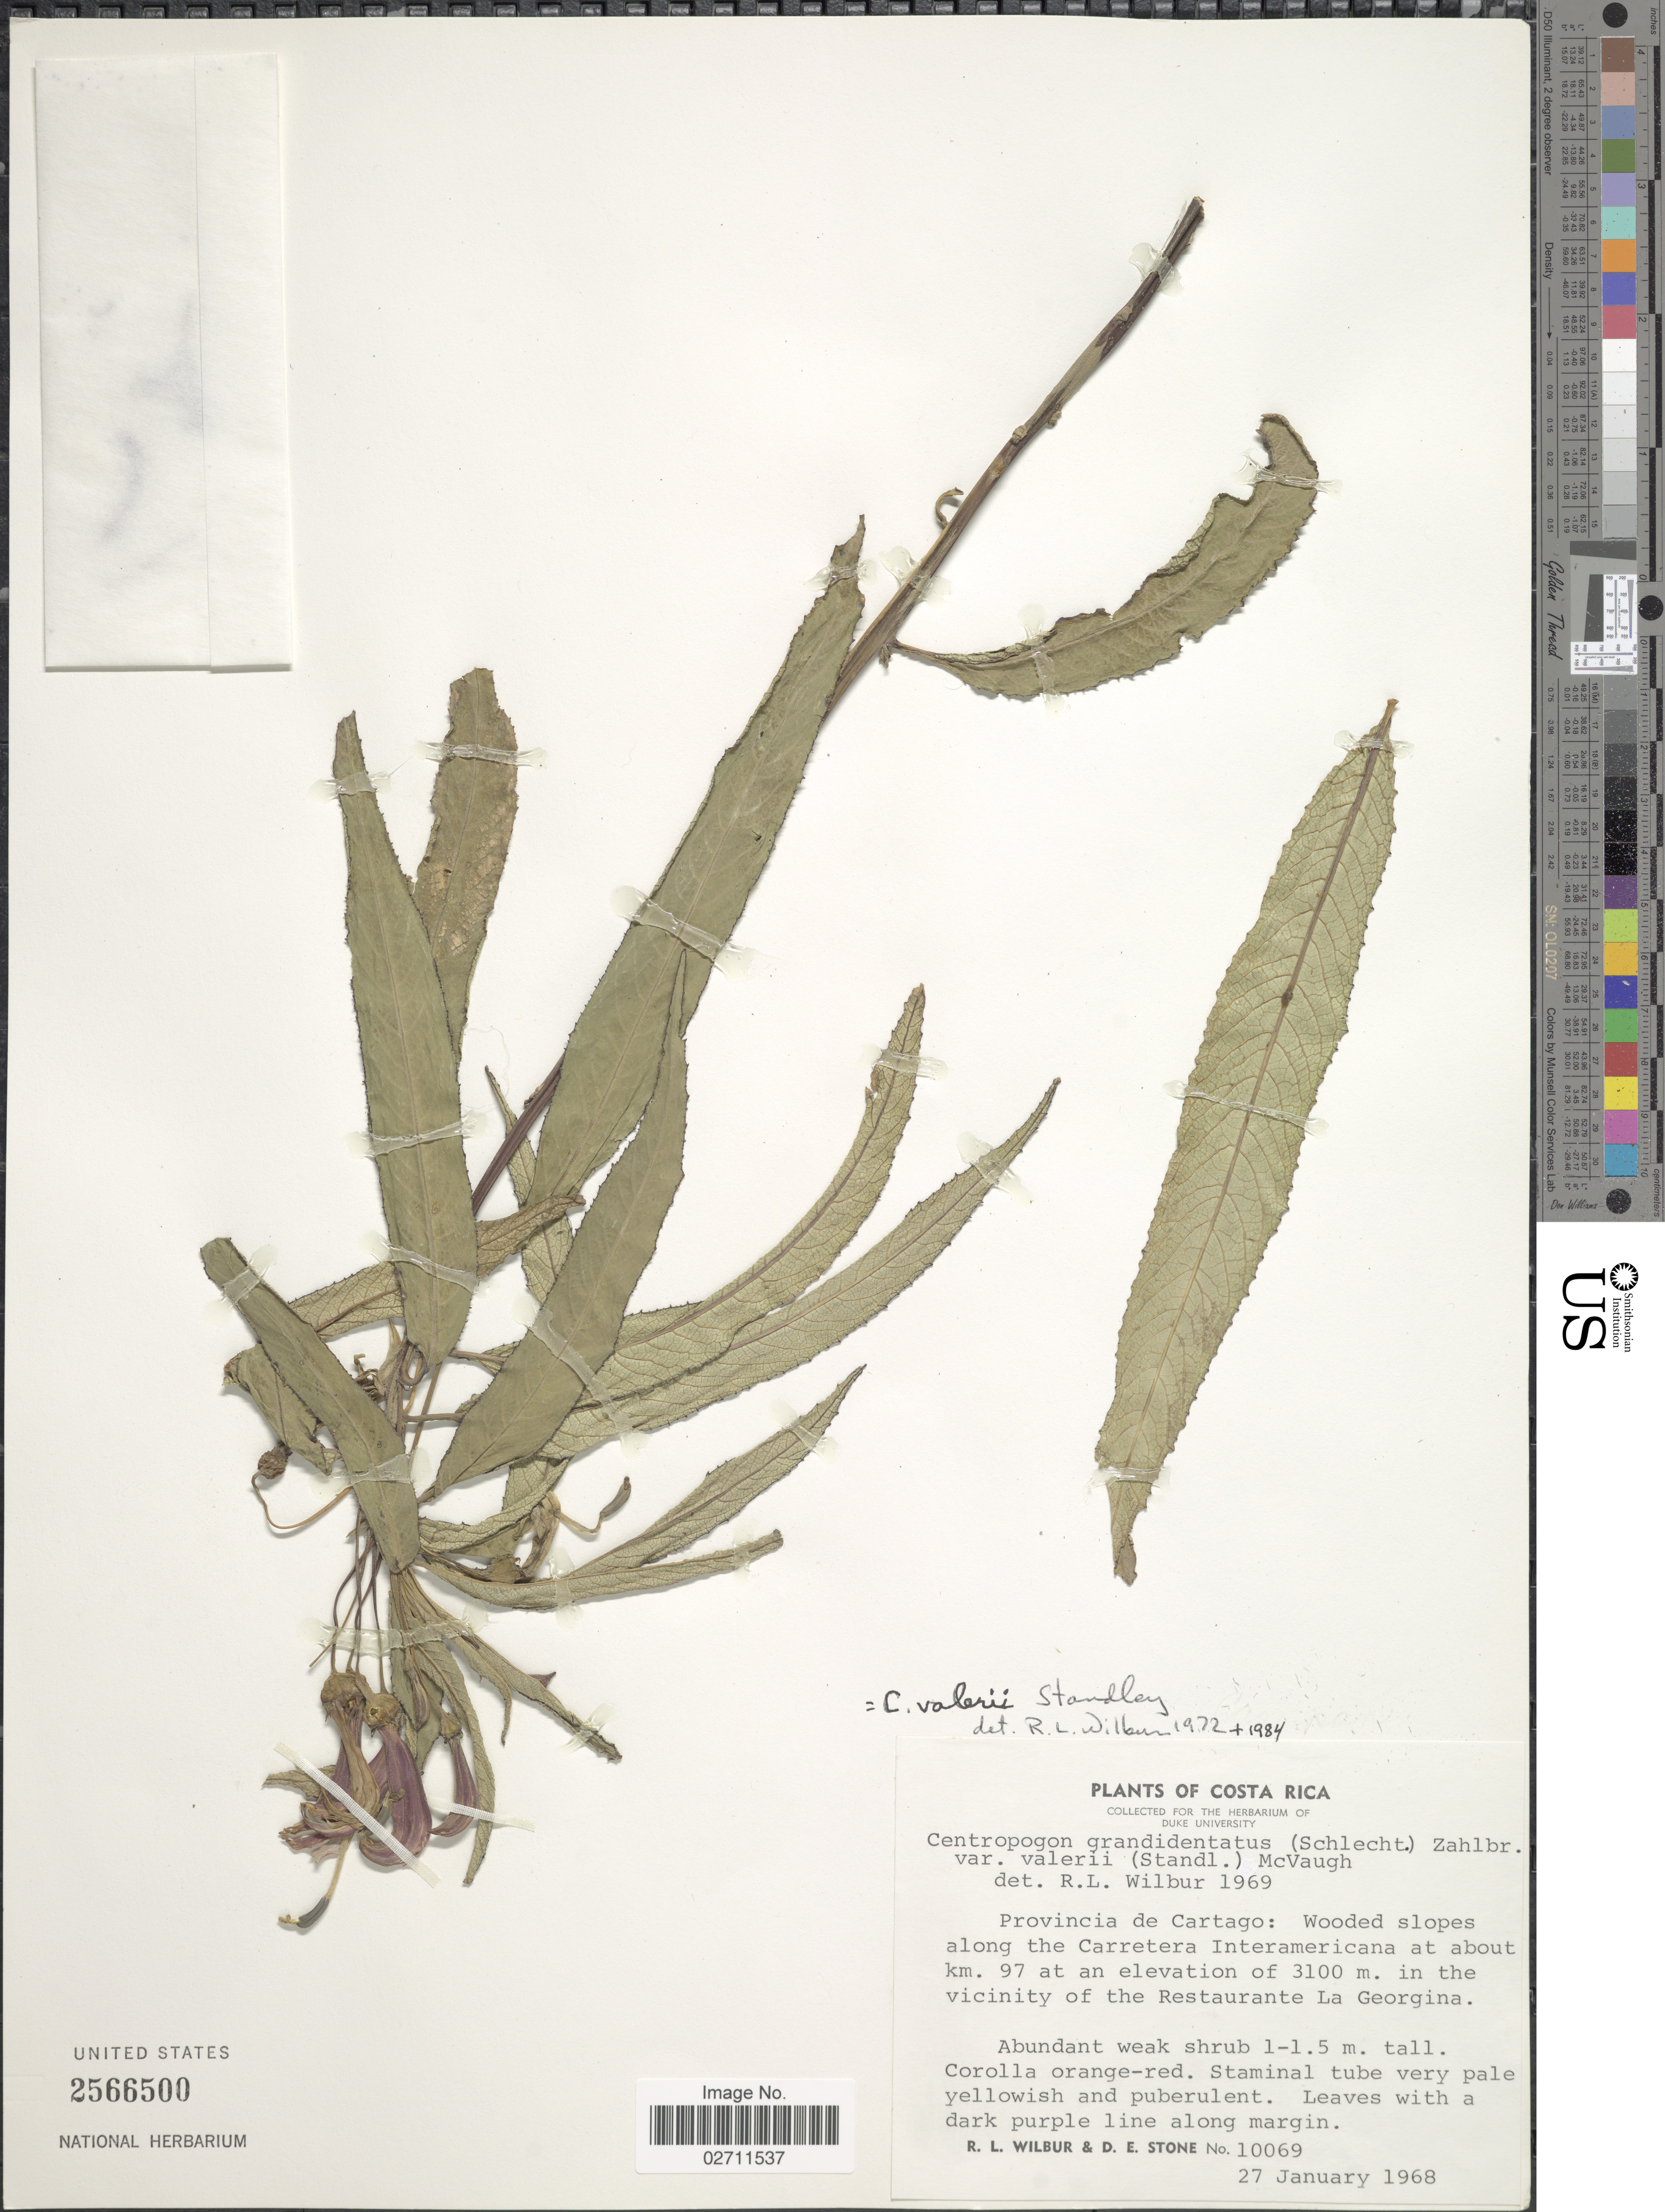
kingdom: Plantae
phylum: Tracheophyta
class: Magnoliopsida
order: Asterales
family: Campanulaceae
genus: Centropogon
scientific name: Centropogon valerii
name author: Standl.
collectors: R. L. Wilbur & D. E. Stone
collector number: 10069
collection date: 1968-01-27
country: Costa Rica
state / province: Cartago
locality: Wooded slopes along the Carretera Interamericana at about km. 97 in the vicinity of the Restaurants La Georgina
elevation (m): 3100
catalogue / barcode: US 2566500